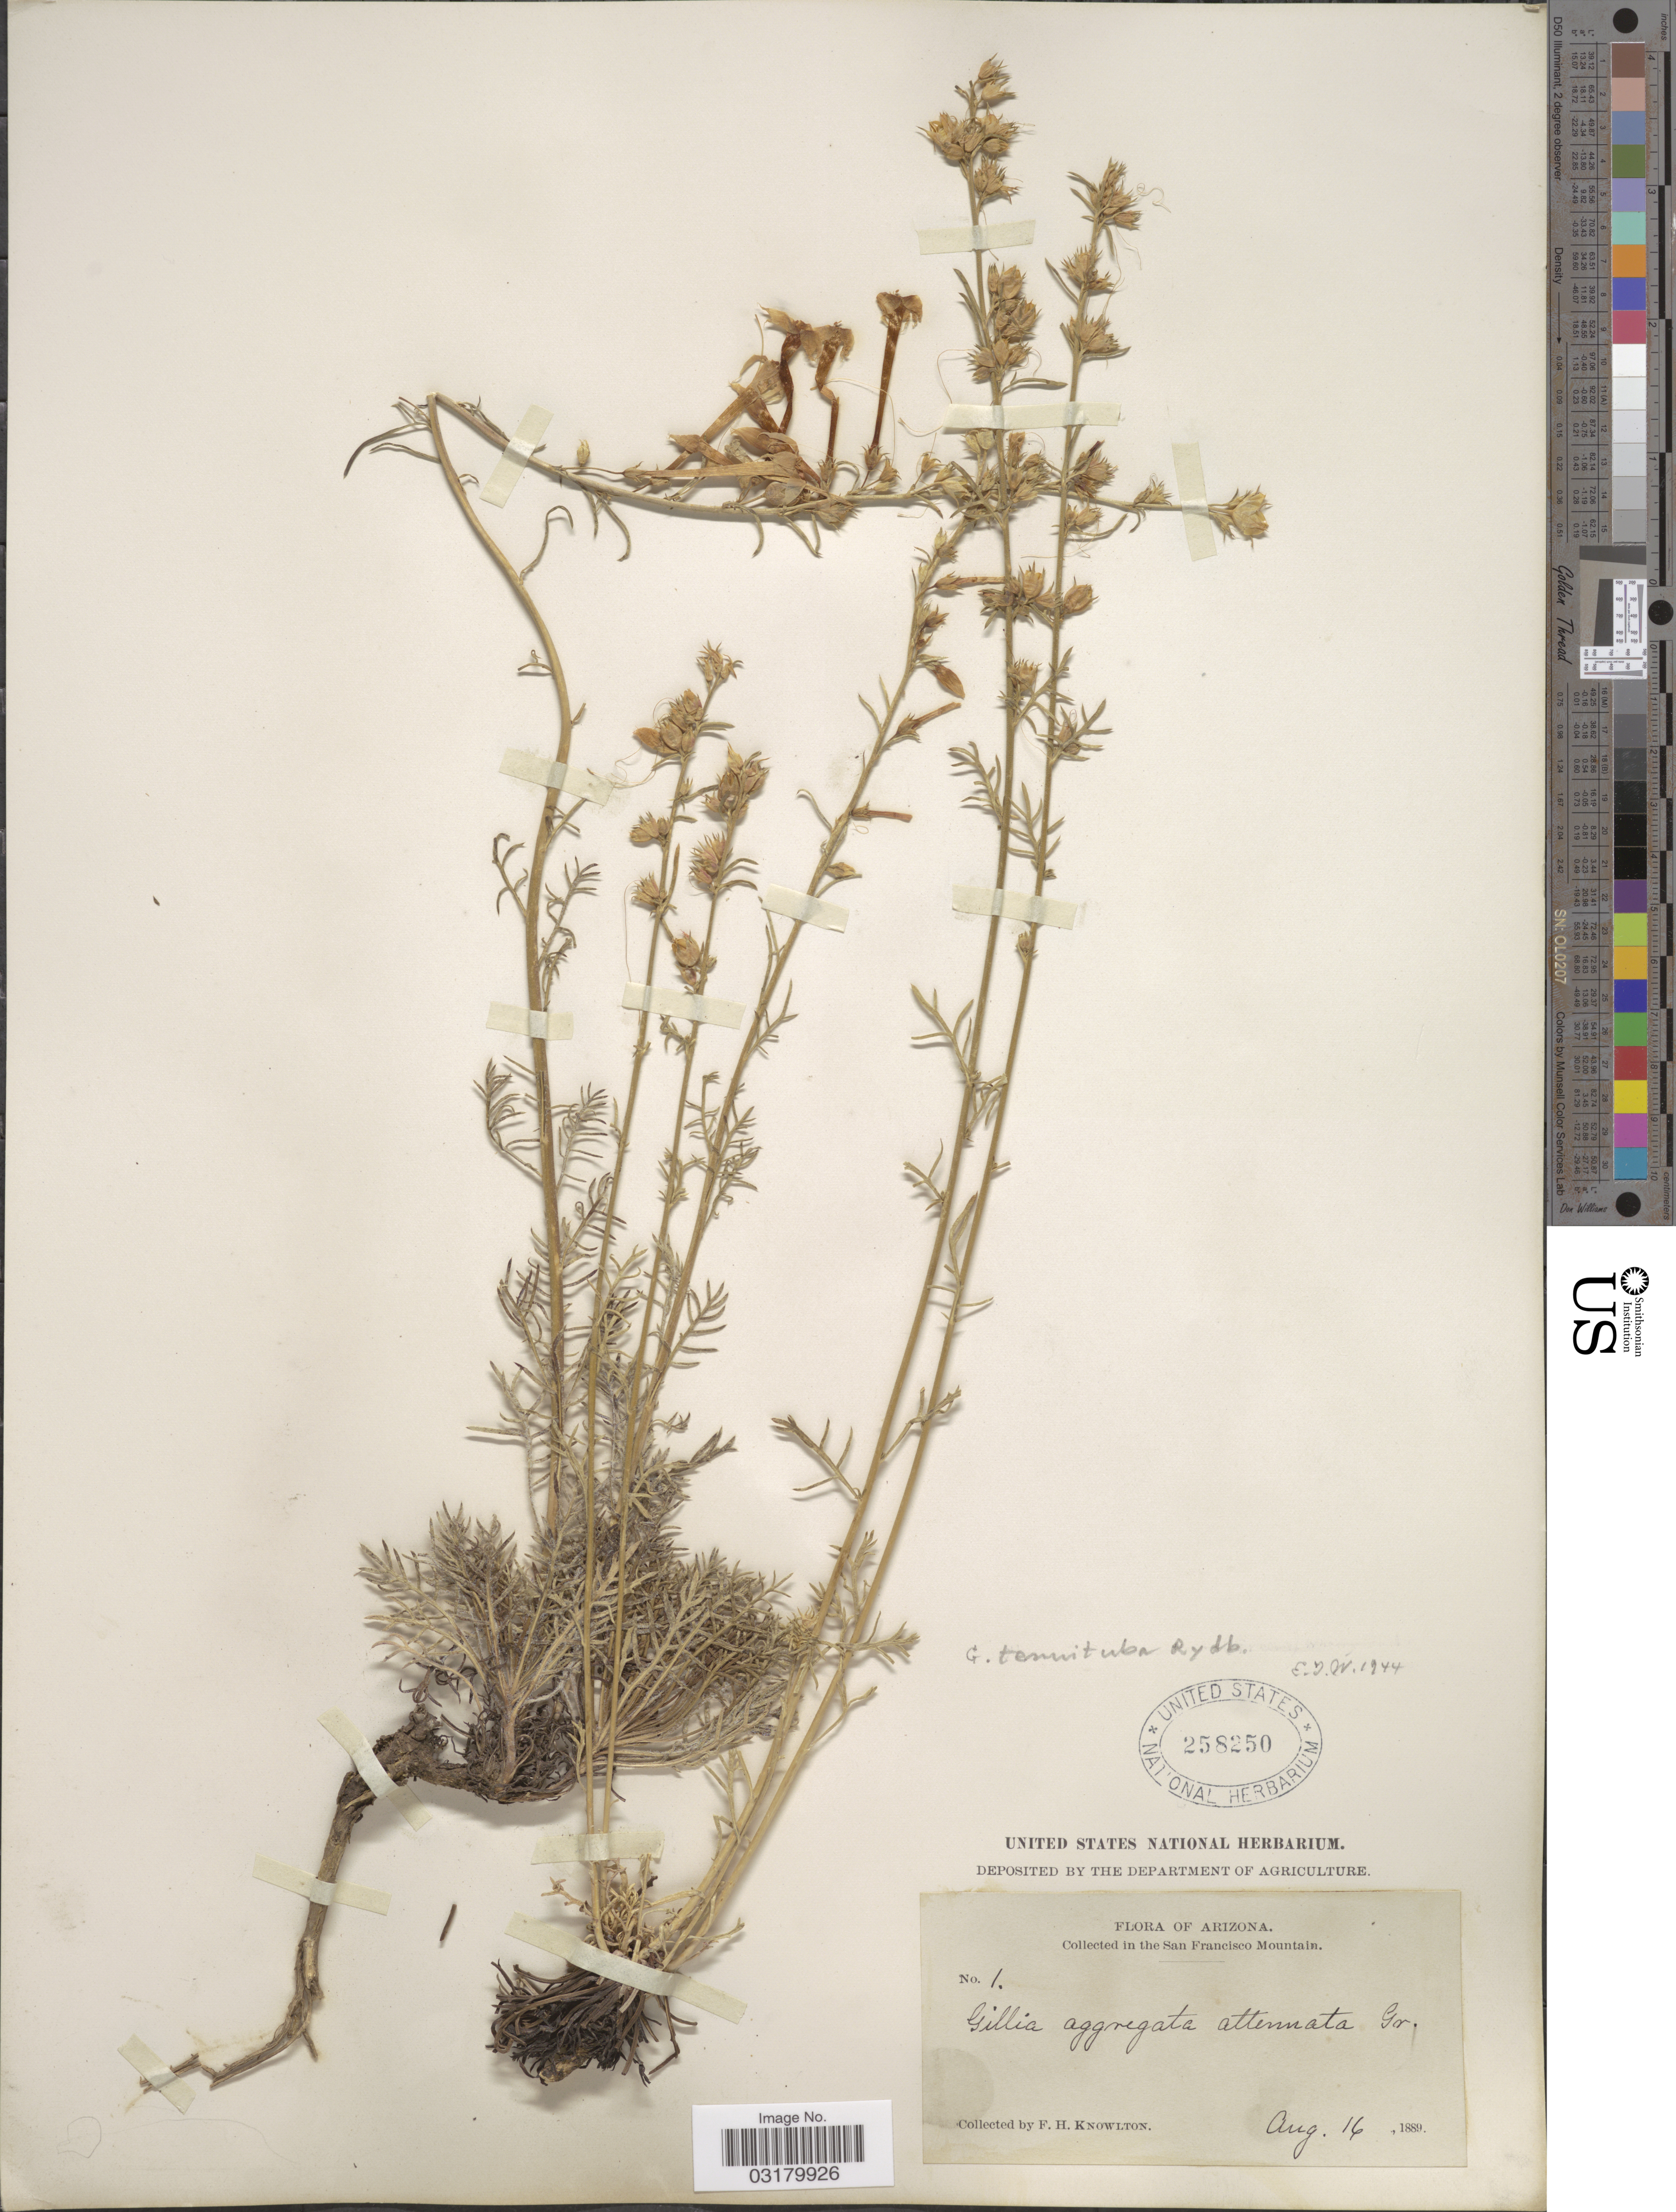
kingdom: Plantae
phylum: Tracheophyta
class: Magnoliopsida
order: Ericales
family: Polemoniaceae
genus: Ipomopsis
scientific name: Ipomopsis tenuituba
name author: (Rydb.) V.E. Grant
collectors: F. H. Knowlton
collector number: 1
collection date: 1889-08-16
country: United States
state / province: Arizona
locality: Collected in the San Francisco Mountain.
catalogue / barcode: US 258250